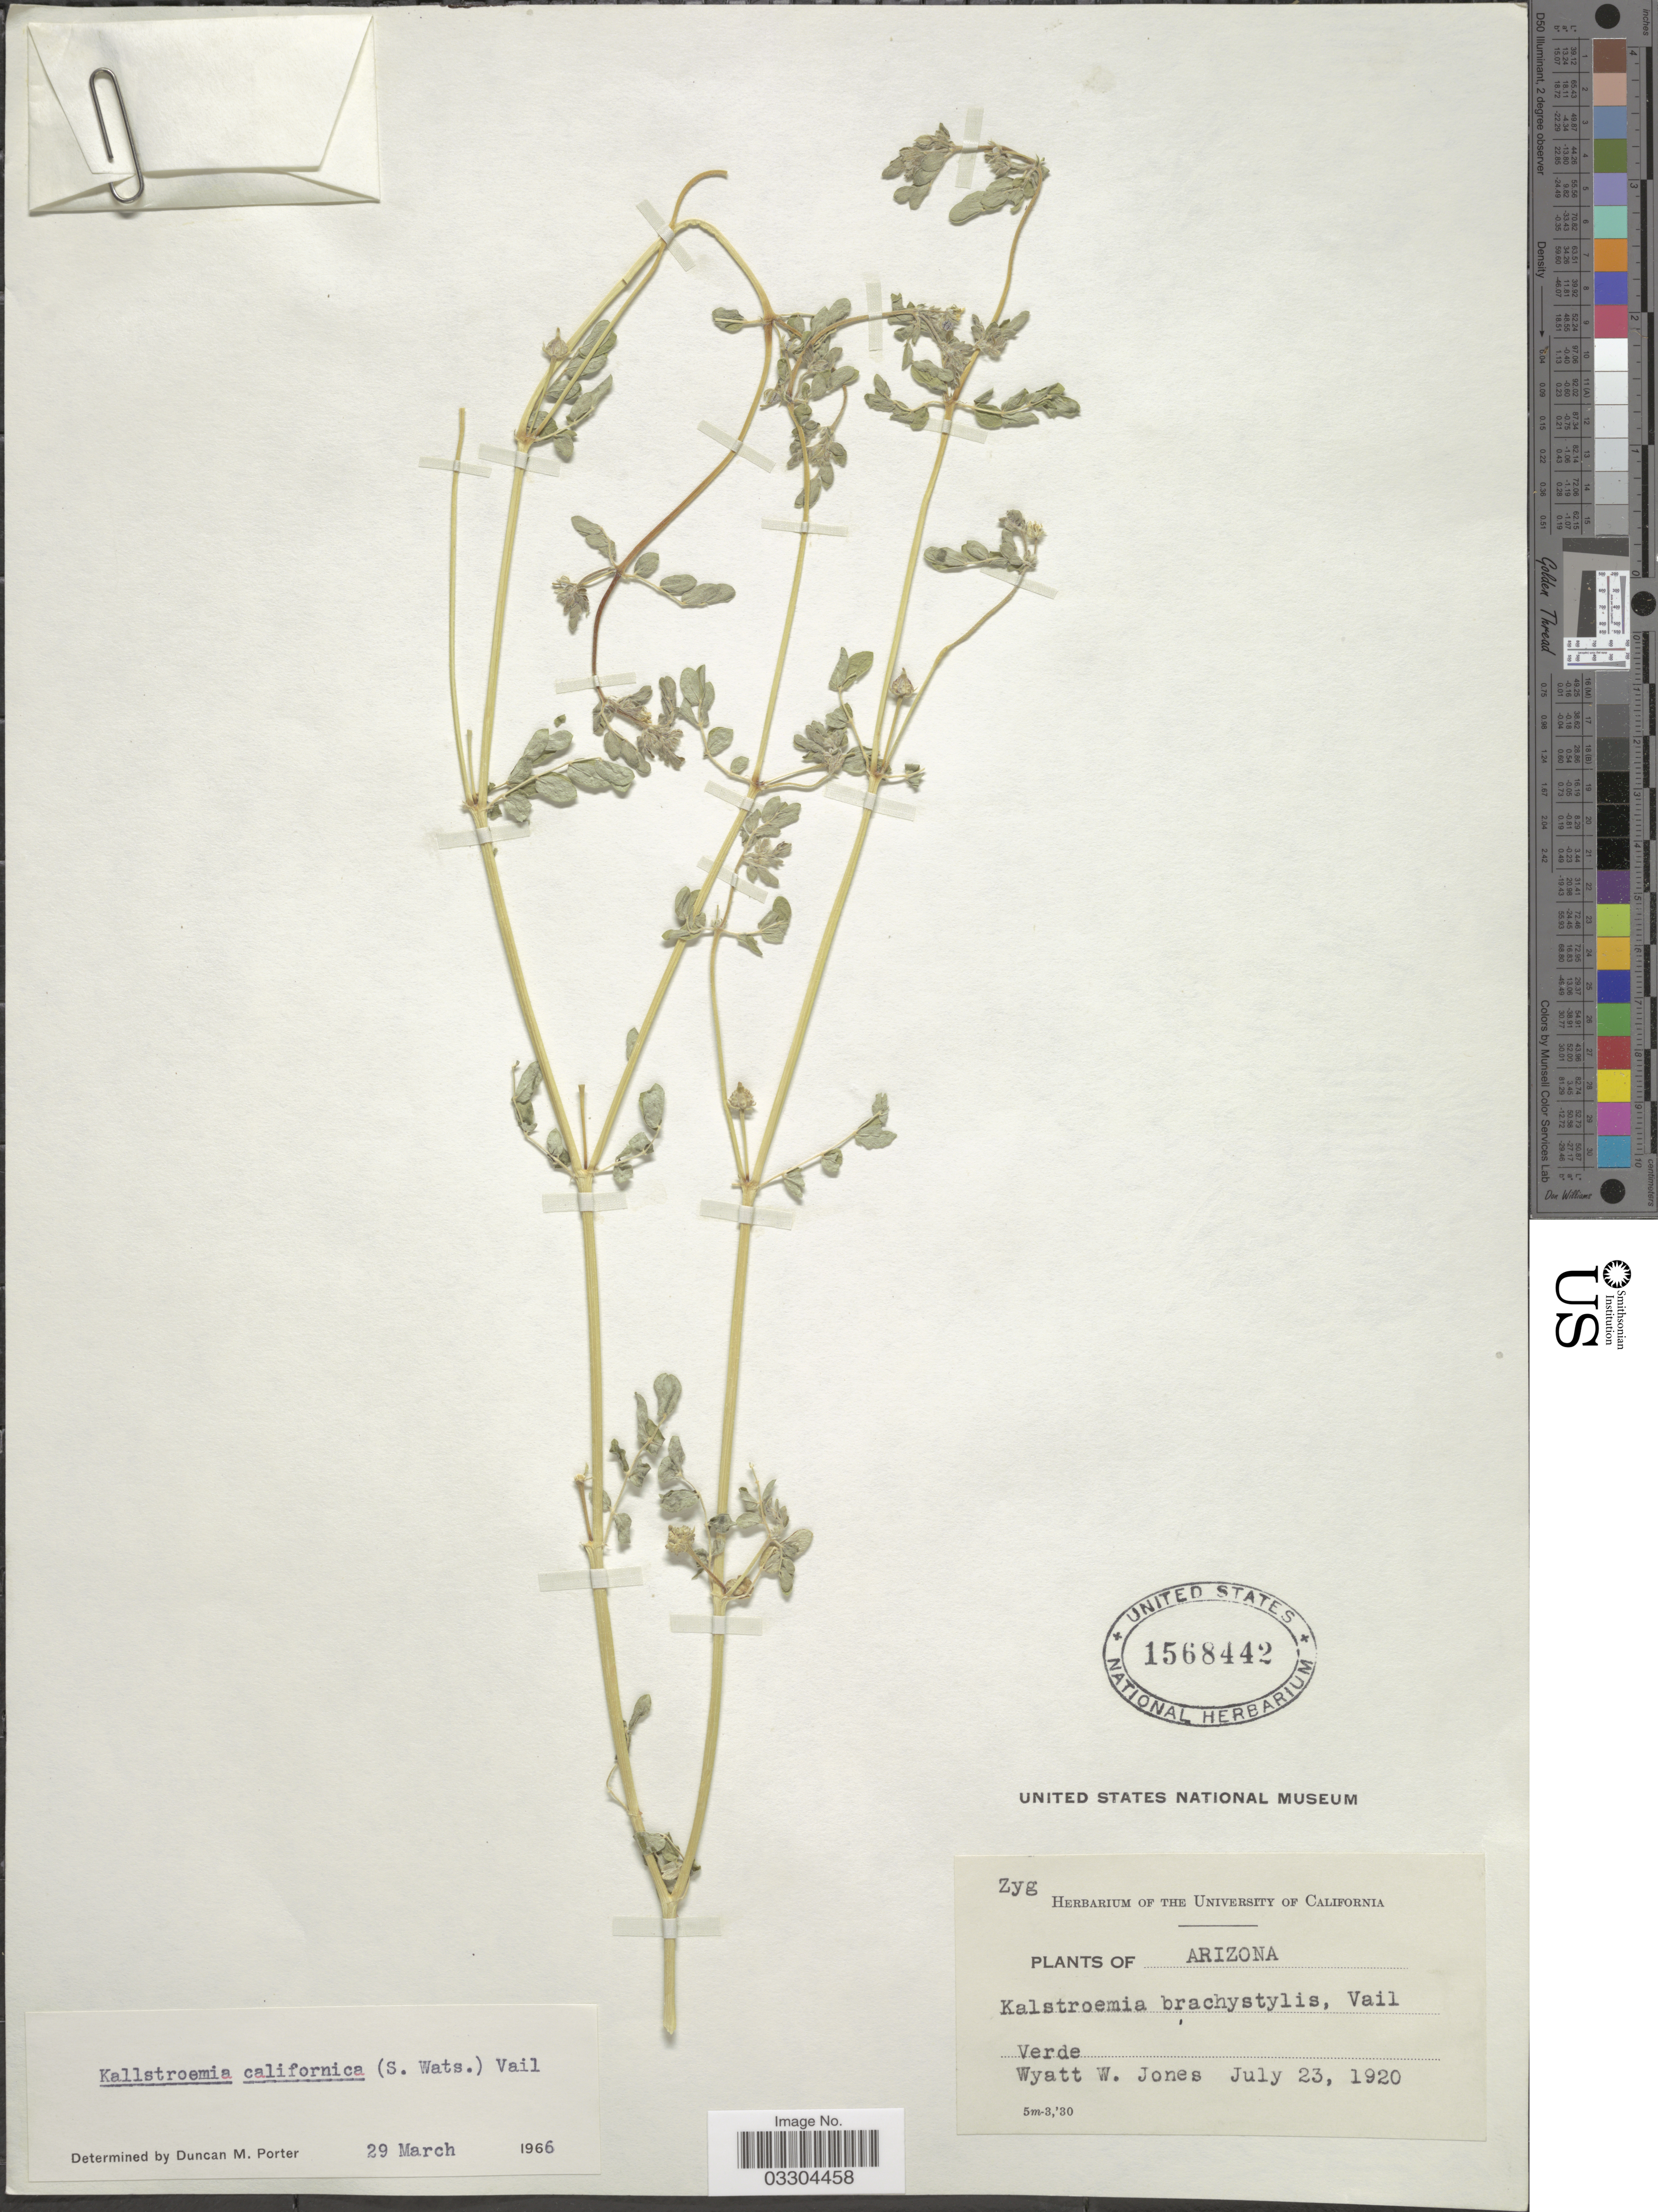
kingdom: Plantae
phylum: Tracheophyta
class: Magnoliopsida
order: Zygophyllales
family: Zygophyllaceae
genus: Kallstroemia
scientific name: Kallstroemia californica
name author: (S. Watson) Vail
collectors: W. W. Jones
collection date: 1920-07-23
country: United States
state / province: Arizona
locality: Verde.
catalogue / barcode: US 1568442